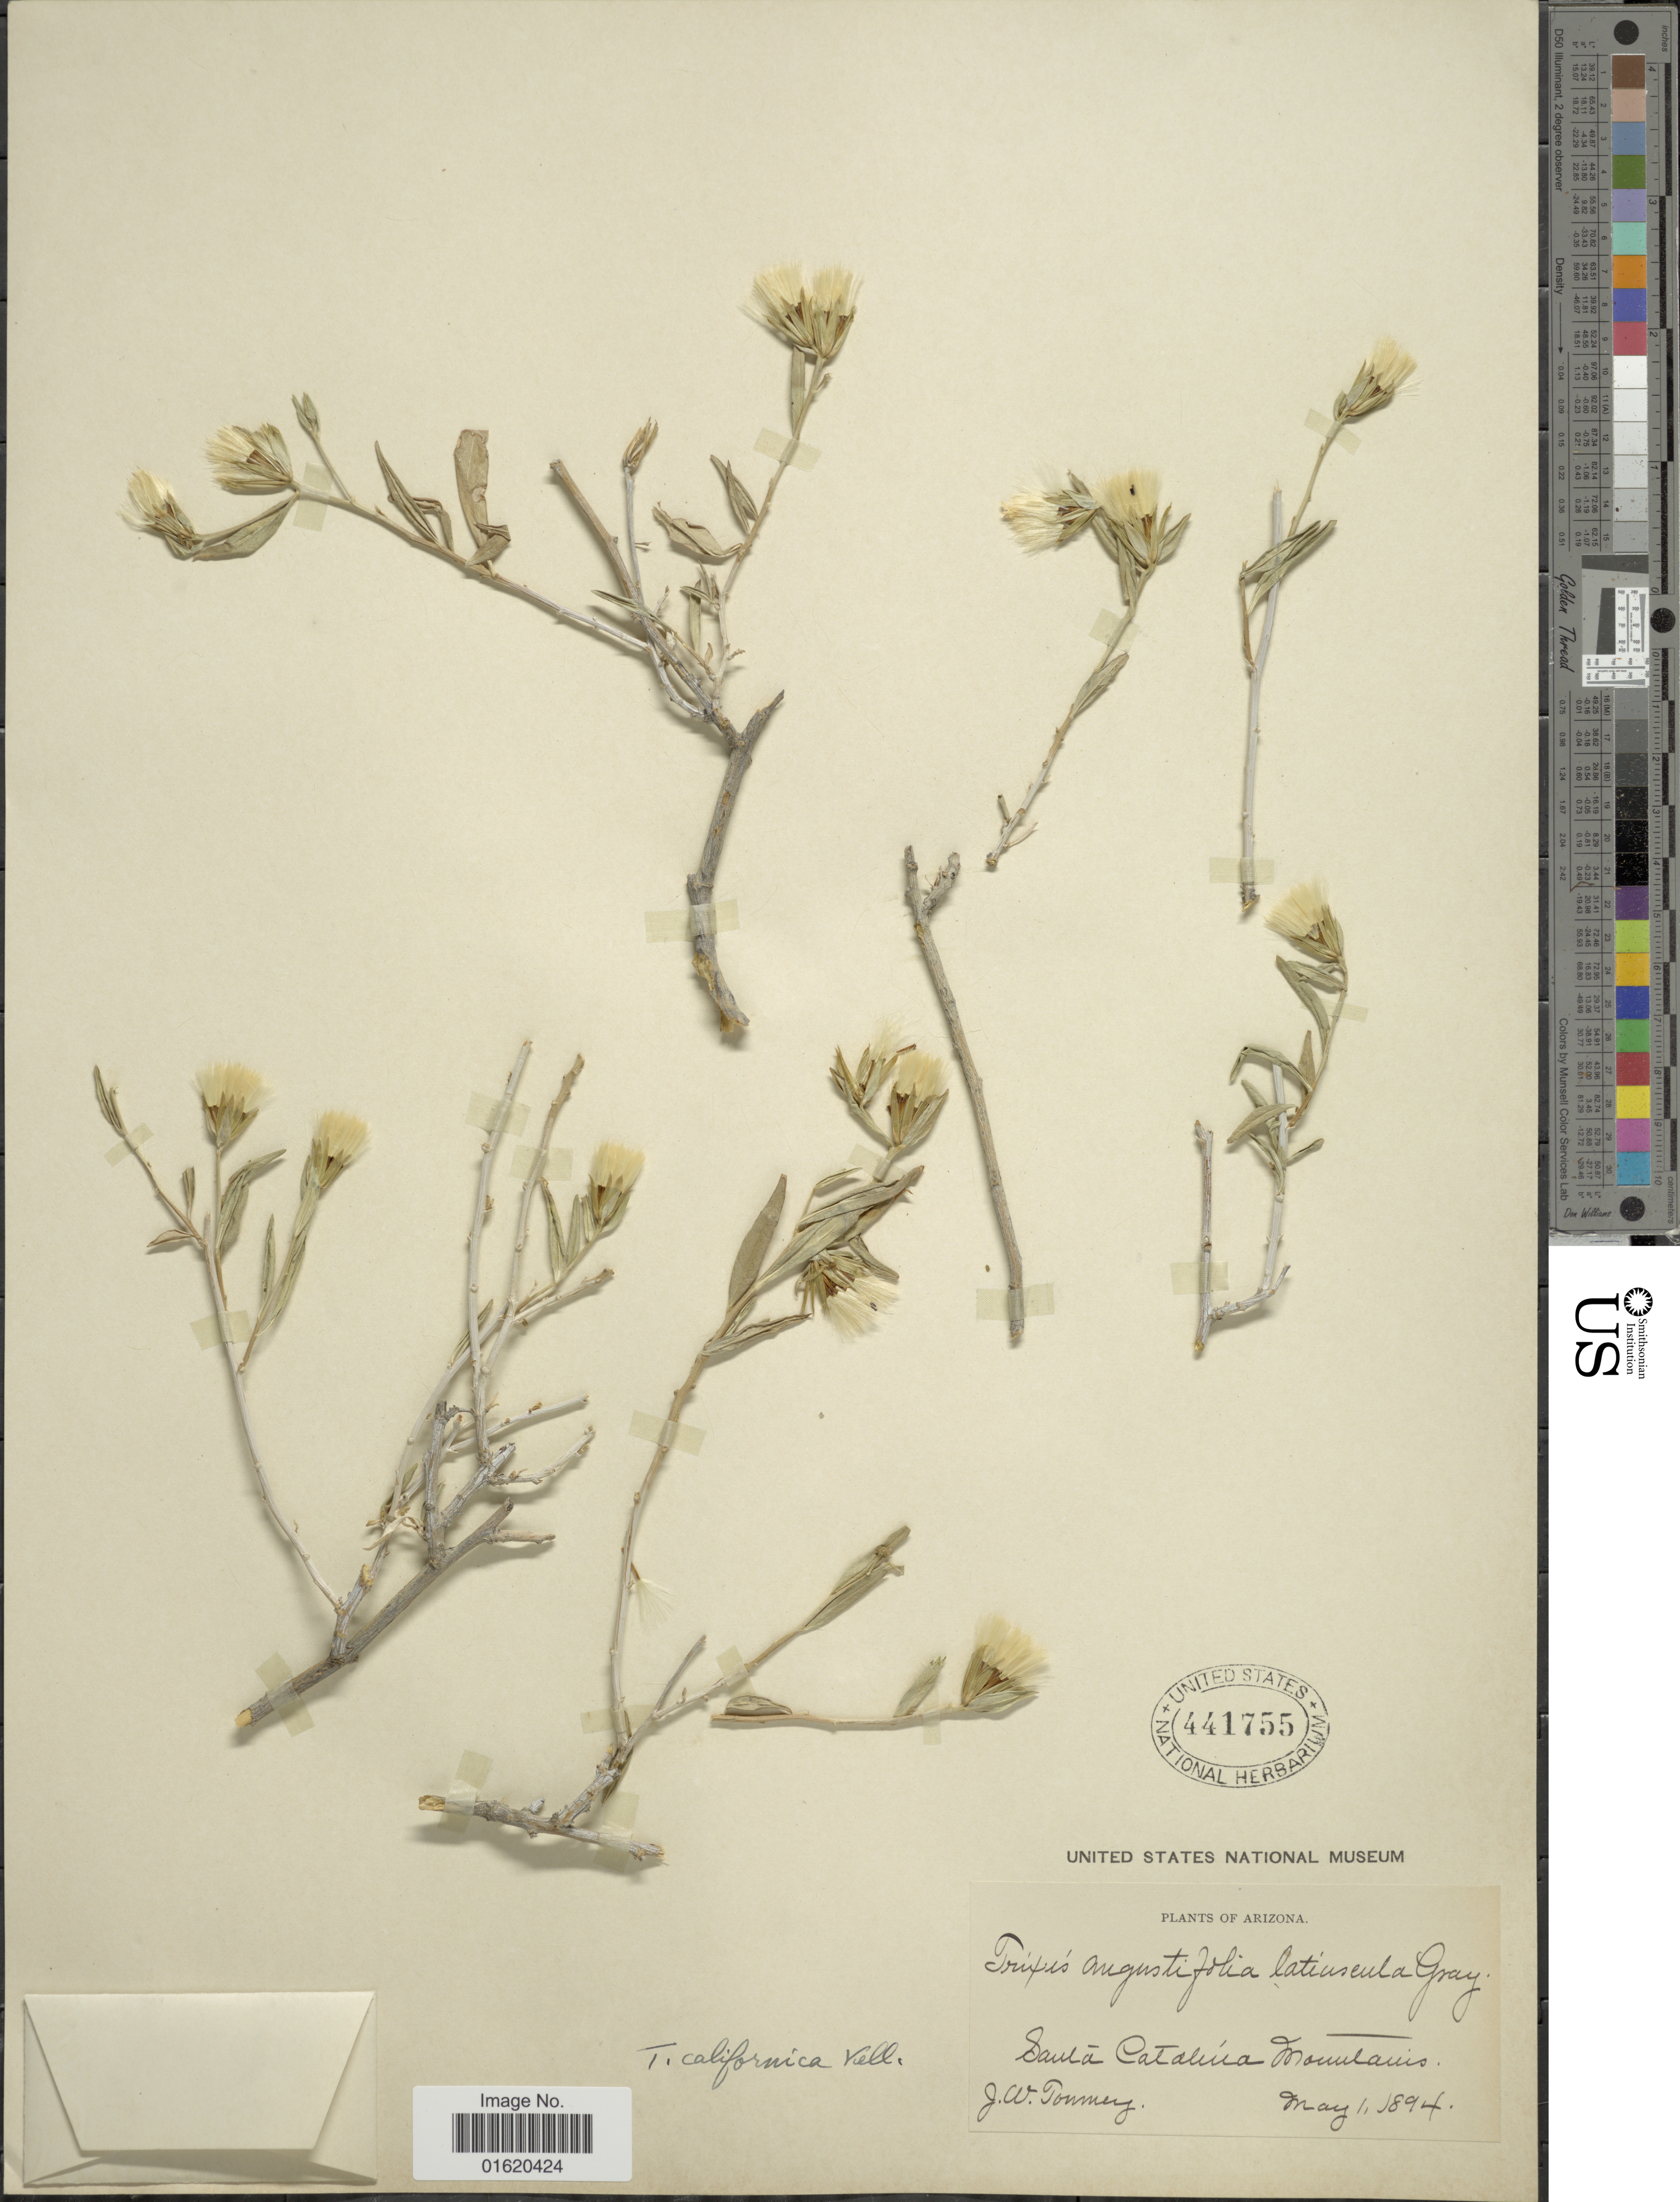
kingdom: Plantae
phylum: Tracheophyta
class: Magnoliopsida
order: Asterales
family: Asteraceae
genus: Trixis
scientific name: Trixis californica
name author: Kellogg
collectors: J. W. Toumey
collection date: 1894-05-01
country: United States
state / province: Arizona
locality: Santa Catarina Mountains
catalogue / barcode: US 441755